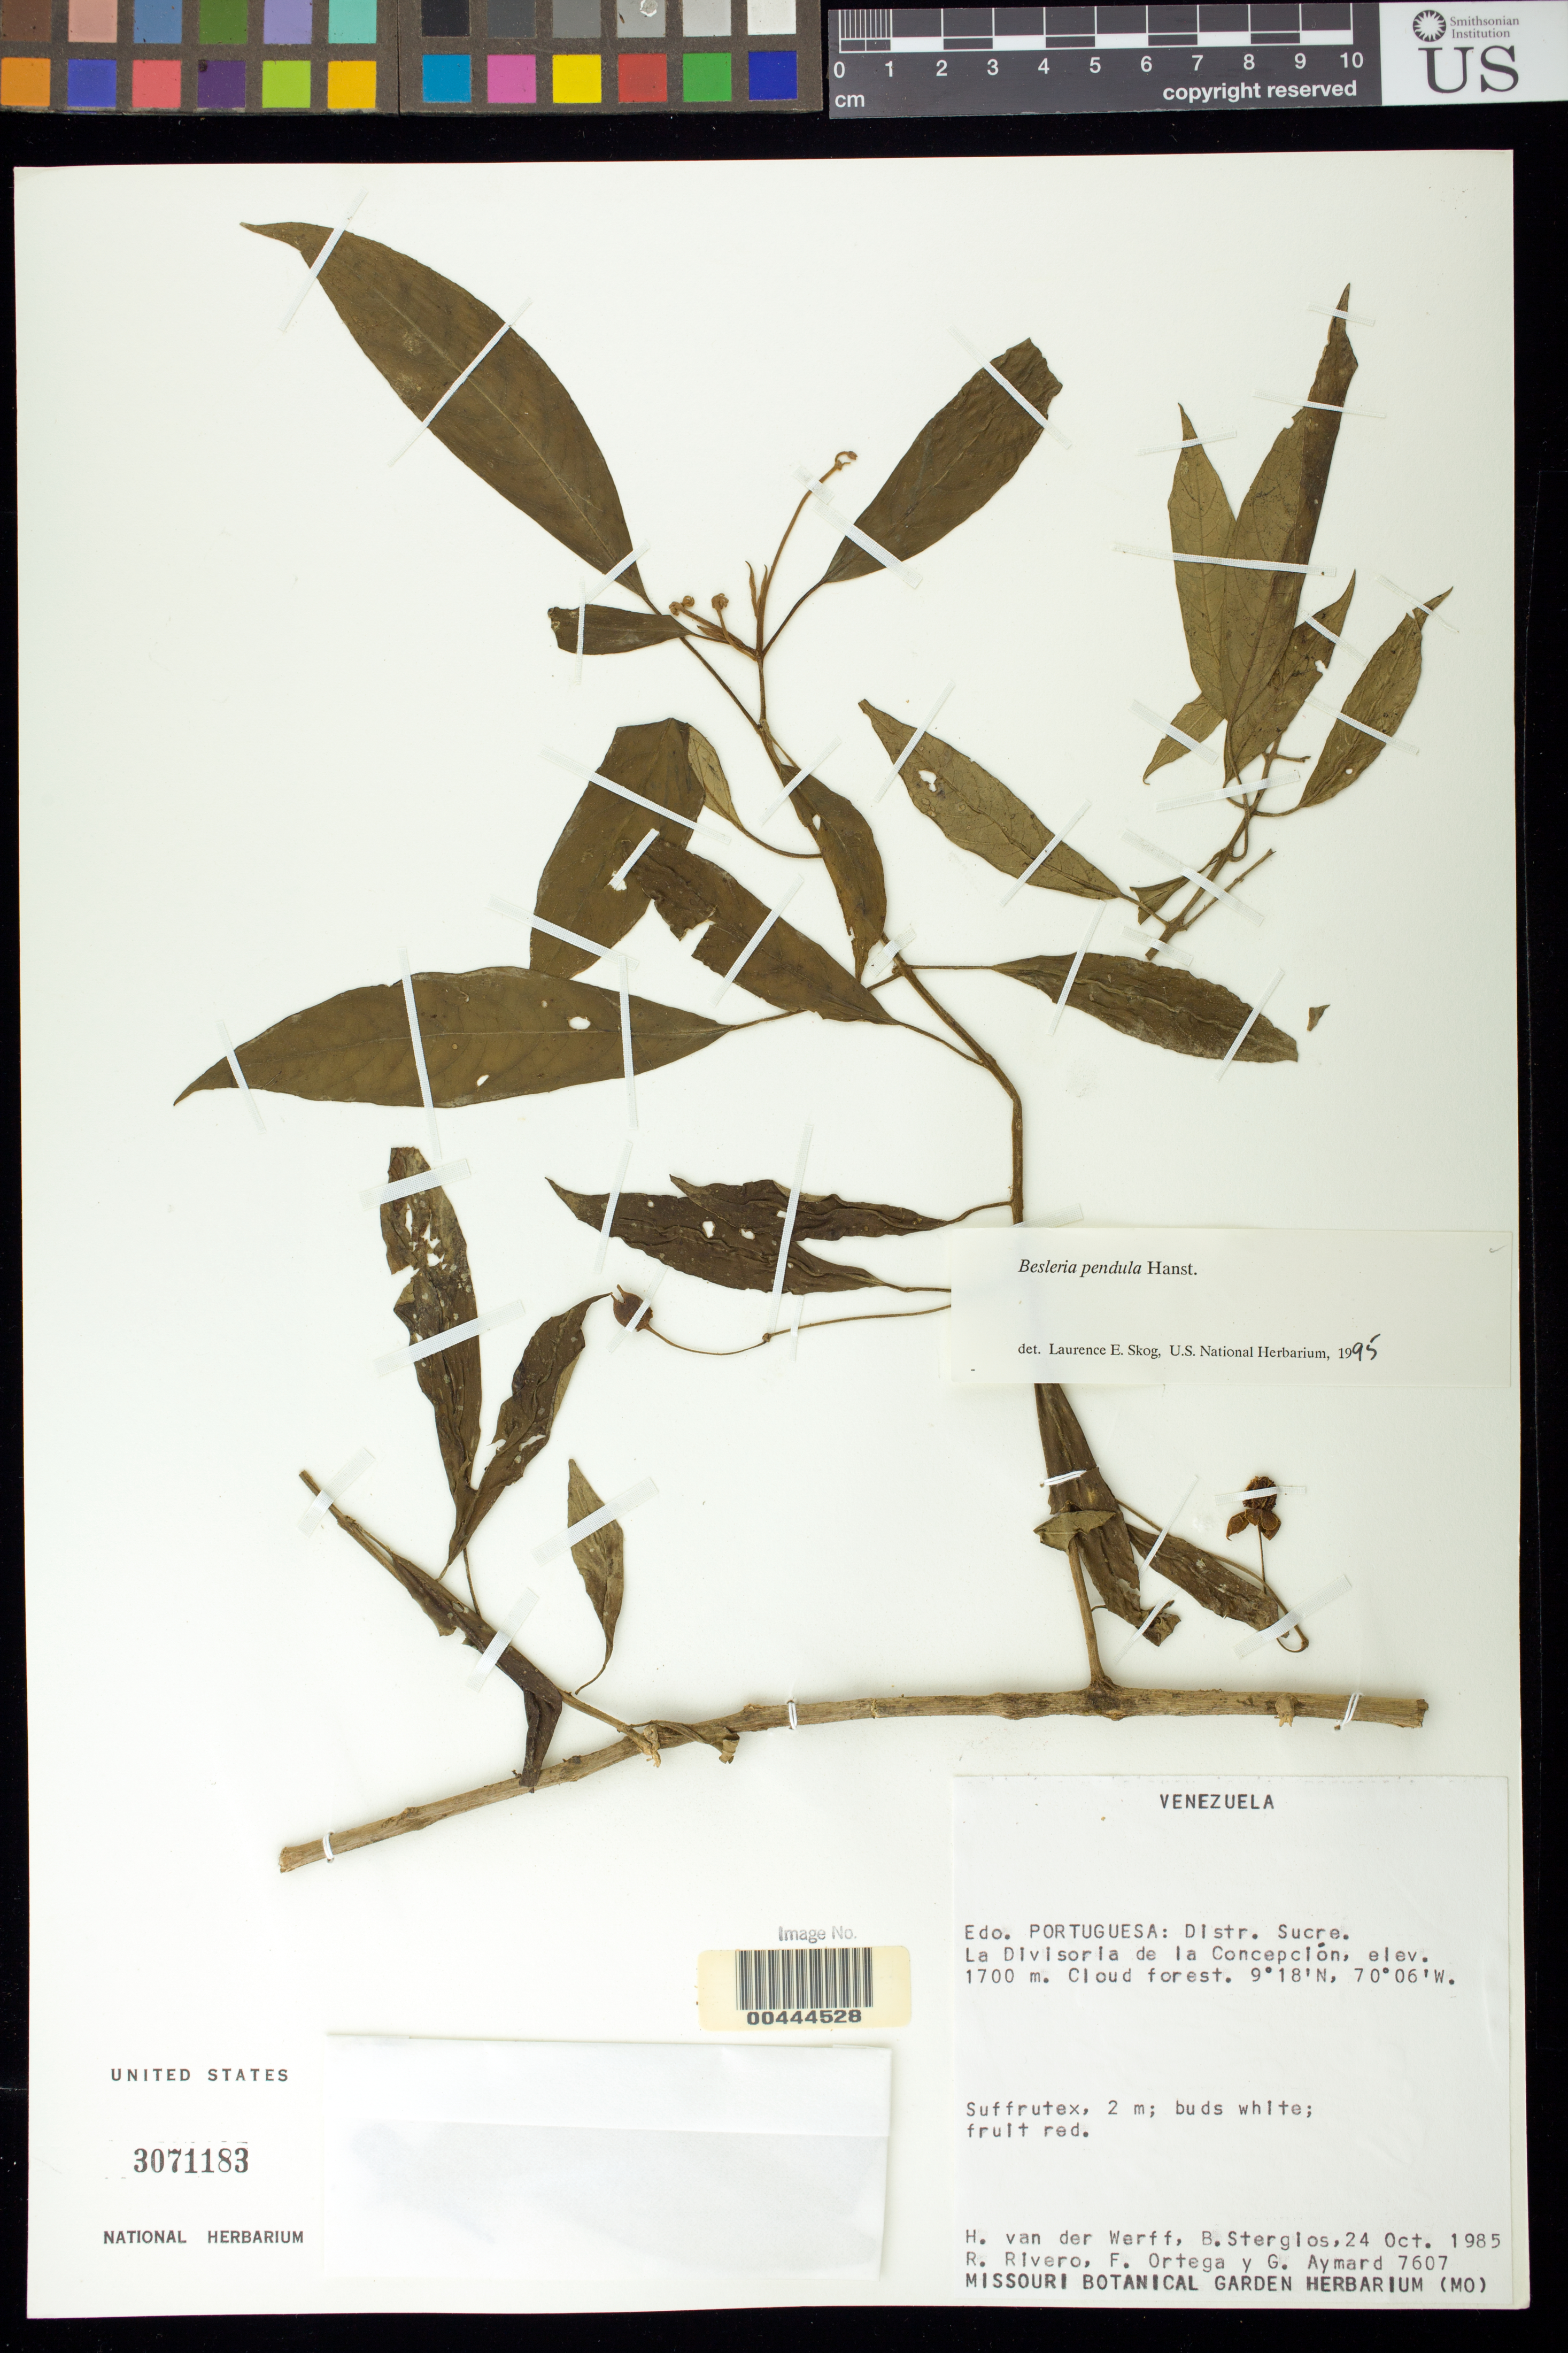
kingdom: Plantae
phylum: Tracheophyta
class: Magnoliopsida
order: Lamiales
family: Gesneriaceae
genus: Besleria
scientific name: Besleria pendula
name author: Hanst.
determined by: Skog, Laurence E.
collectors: H. van der Werff, B. G. Stergios, R. Rivero, F. J. Ortega & G. A. Aymard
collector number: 7607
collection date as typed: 24 Oct 1985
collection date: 1985-10-24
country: Venezuela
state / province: Portuguesa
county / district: Sucre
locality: La Divisoria de la Concepcion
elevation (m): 1700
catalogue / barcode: US 3071183